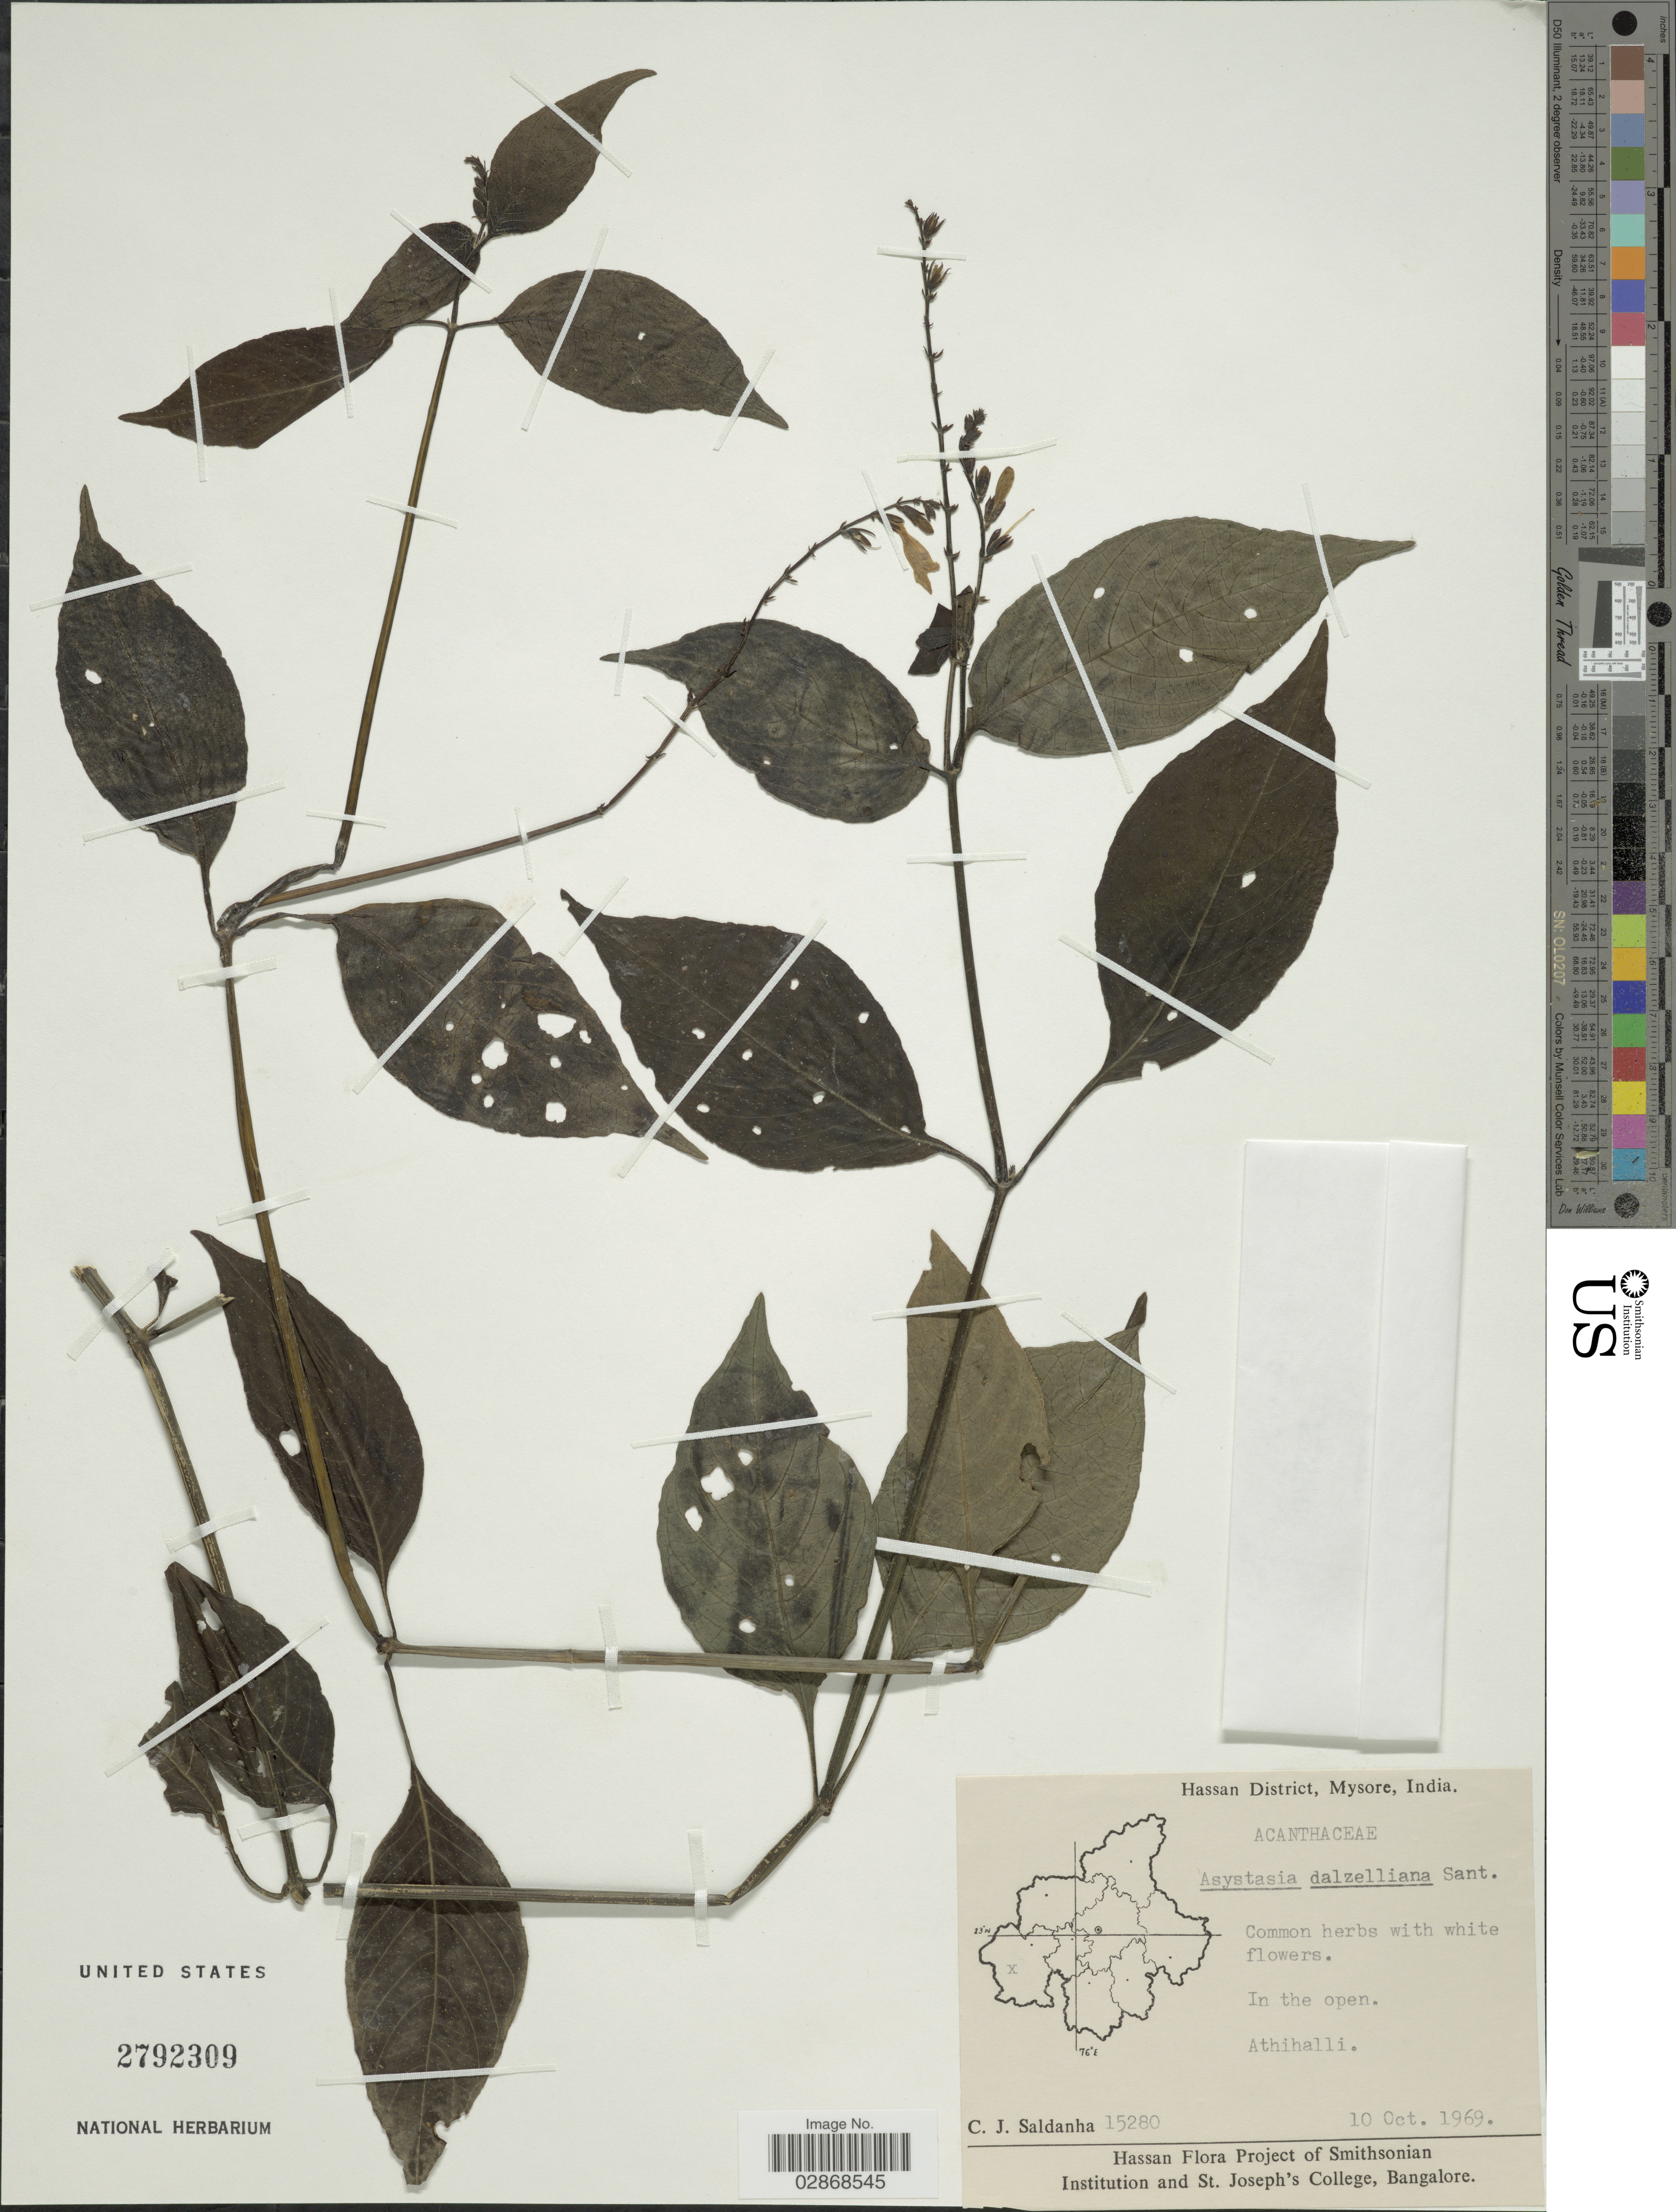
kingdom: Plantae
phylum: Tracheophyta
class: Magnoliopsida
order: Lamiales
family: Acanthaceae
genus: Asystasia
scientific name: Asystasia dalzelliana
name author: Santapau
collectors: C. J. Saldanha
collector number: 15280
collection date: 1969-10-10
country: India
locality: Hassan District, Mysore. Athihalli.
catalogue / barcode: US 2792309